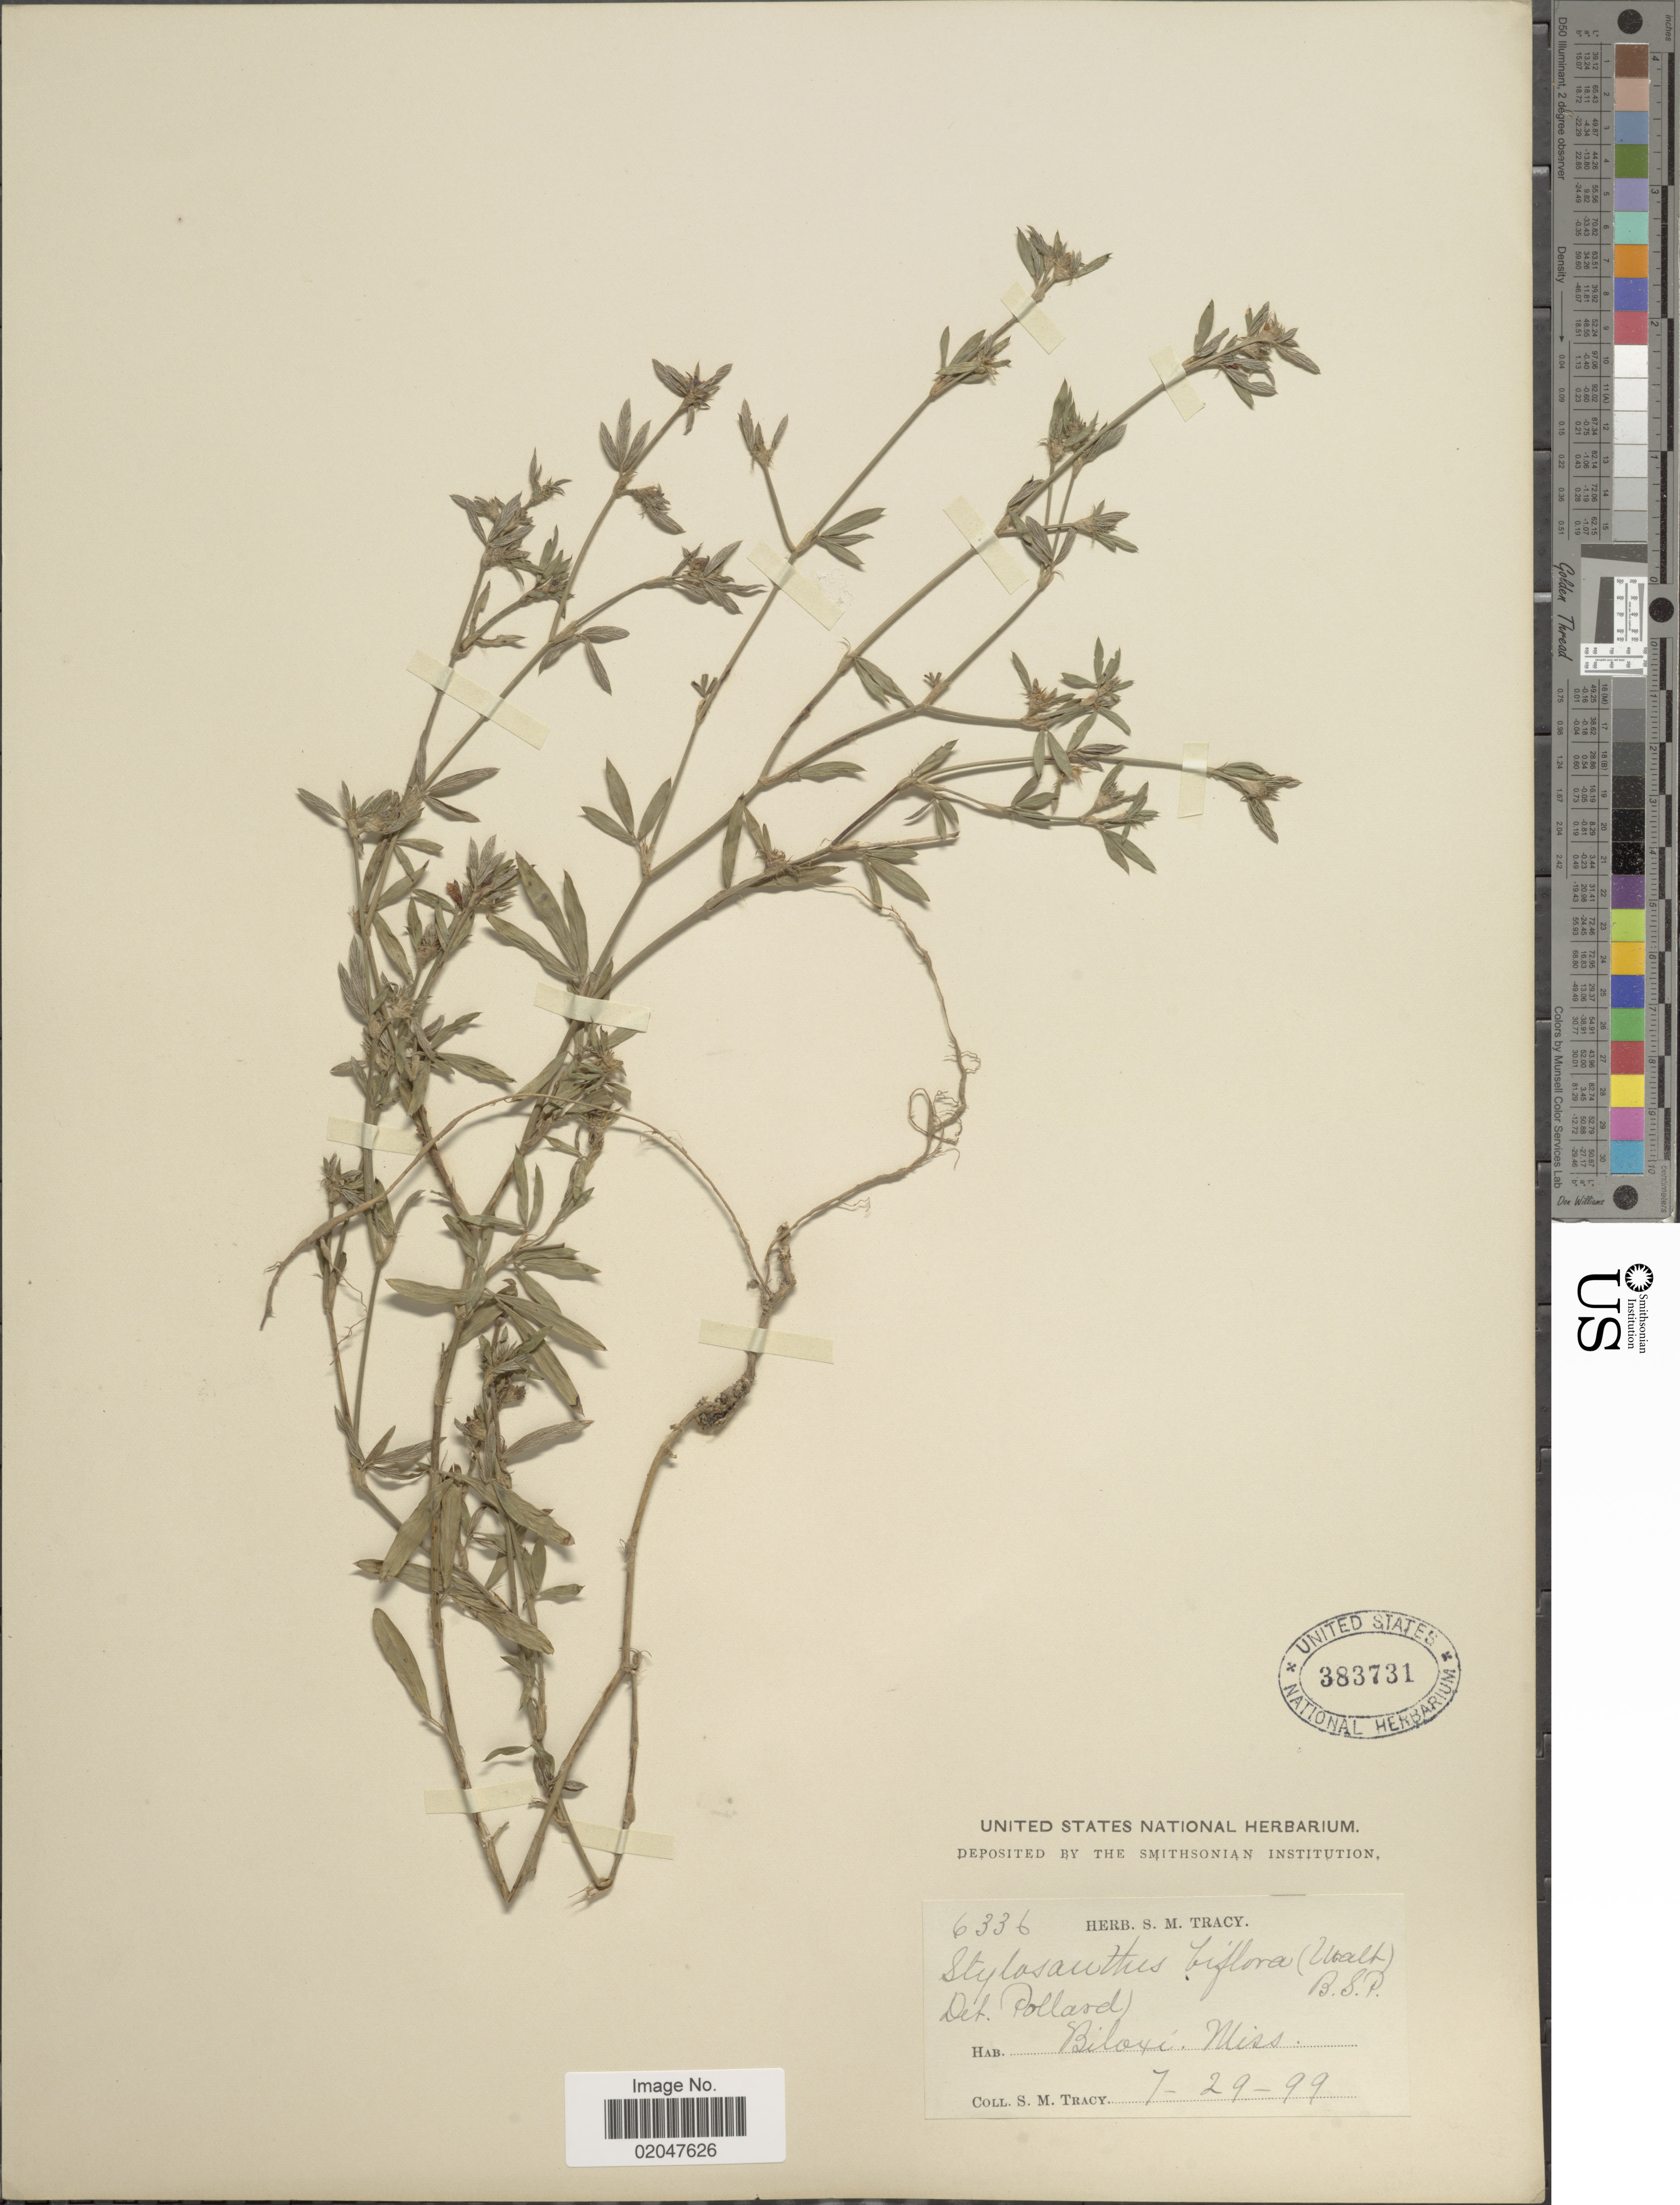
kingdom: Plantae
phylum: Tracheophyta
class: Magnoliopsida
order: Fabales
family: Fabaceae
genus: Stylosanthes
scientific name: Stylosanthes biflora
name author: (L.) Britton et al.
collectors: S. M. Tracy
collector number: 6336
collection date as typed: Transcribed d/m/y: 29/7/99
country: United States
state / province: Mississippi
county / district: Harrison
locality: Biloxi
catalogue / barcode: US 383731